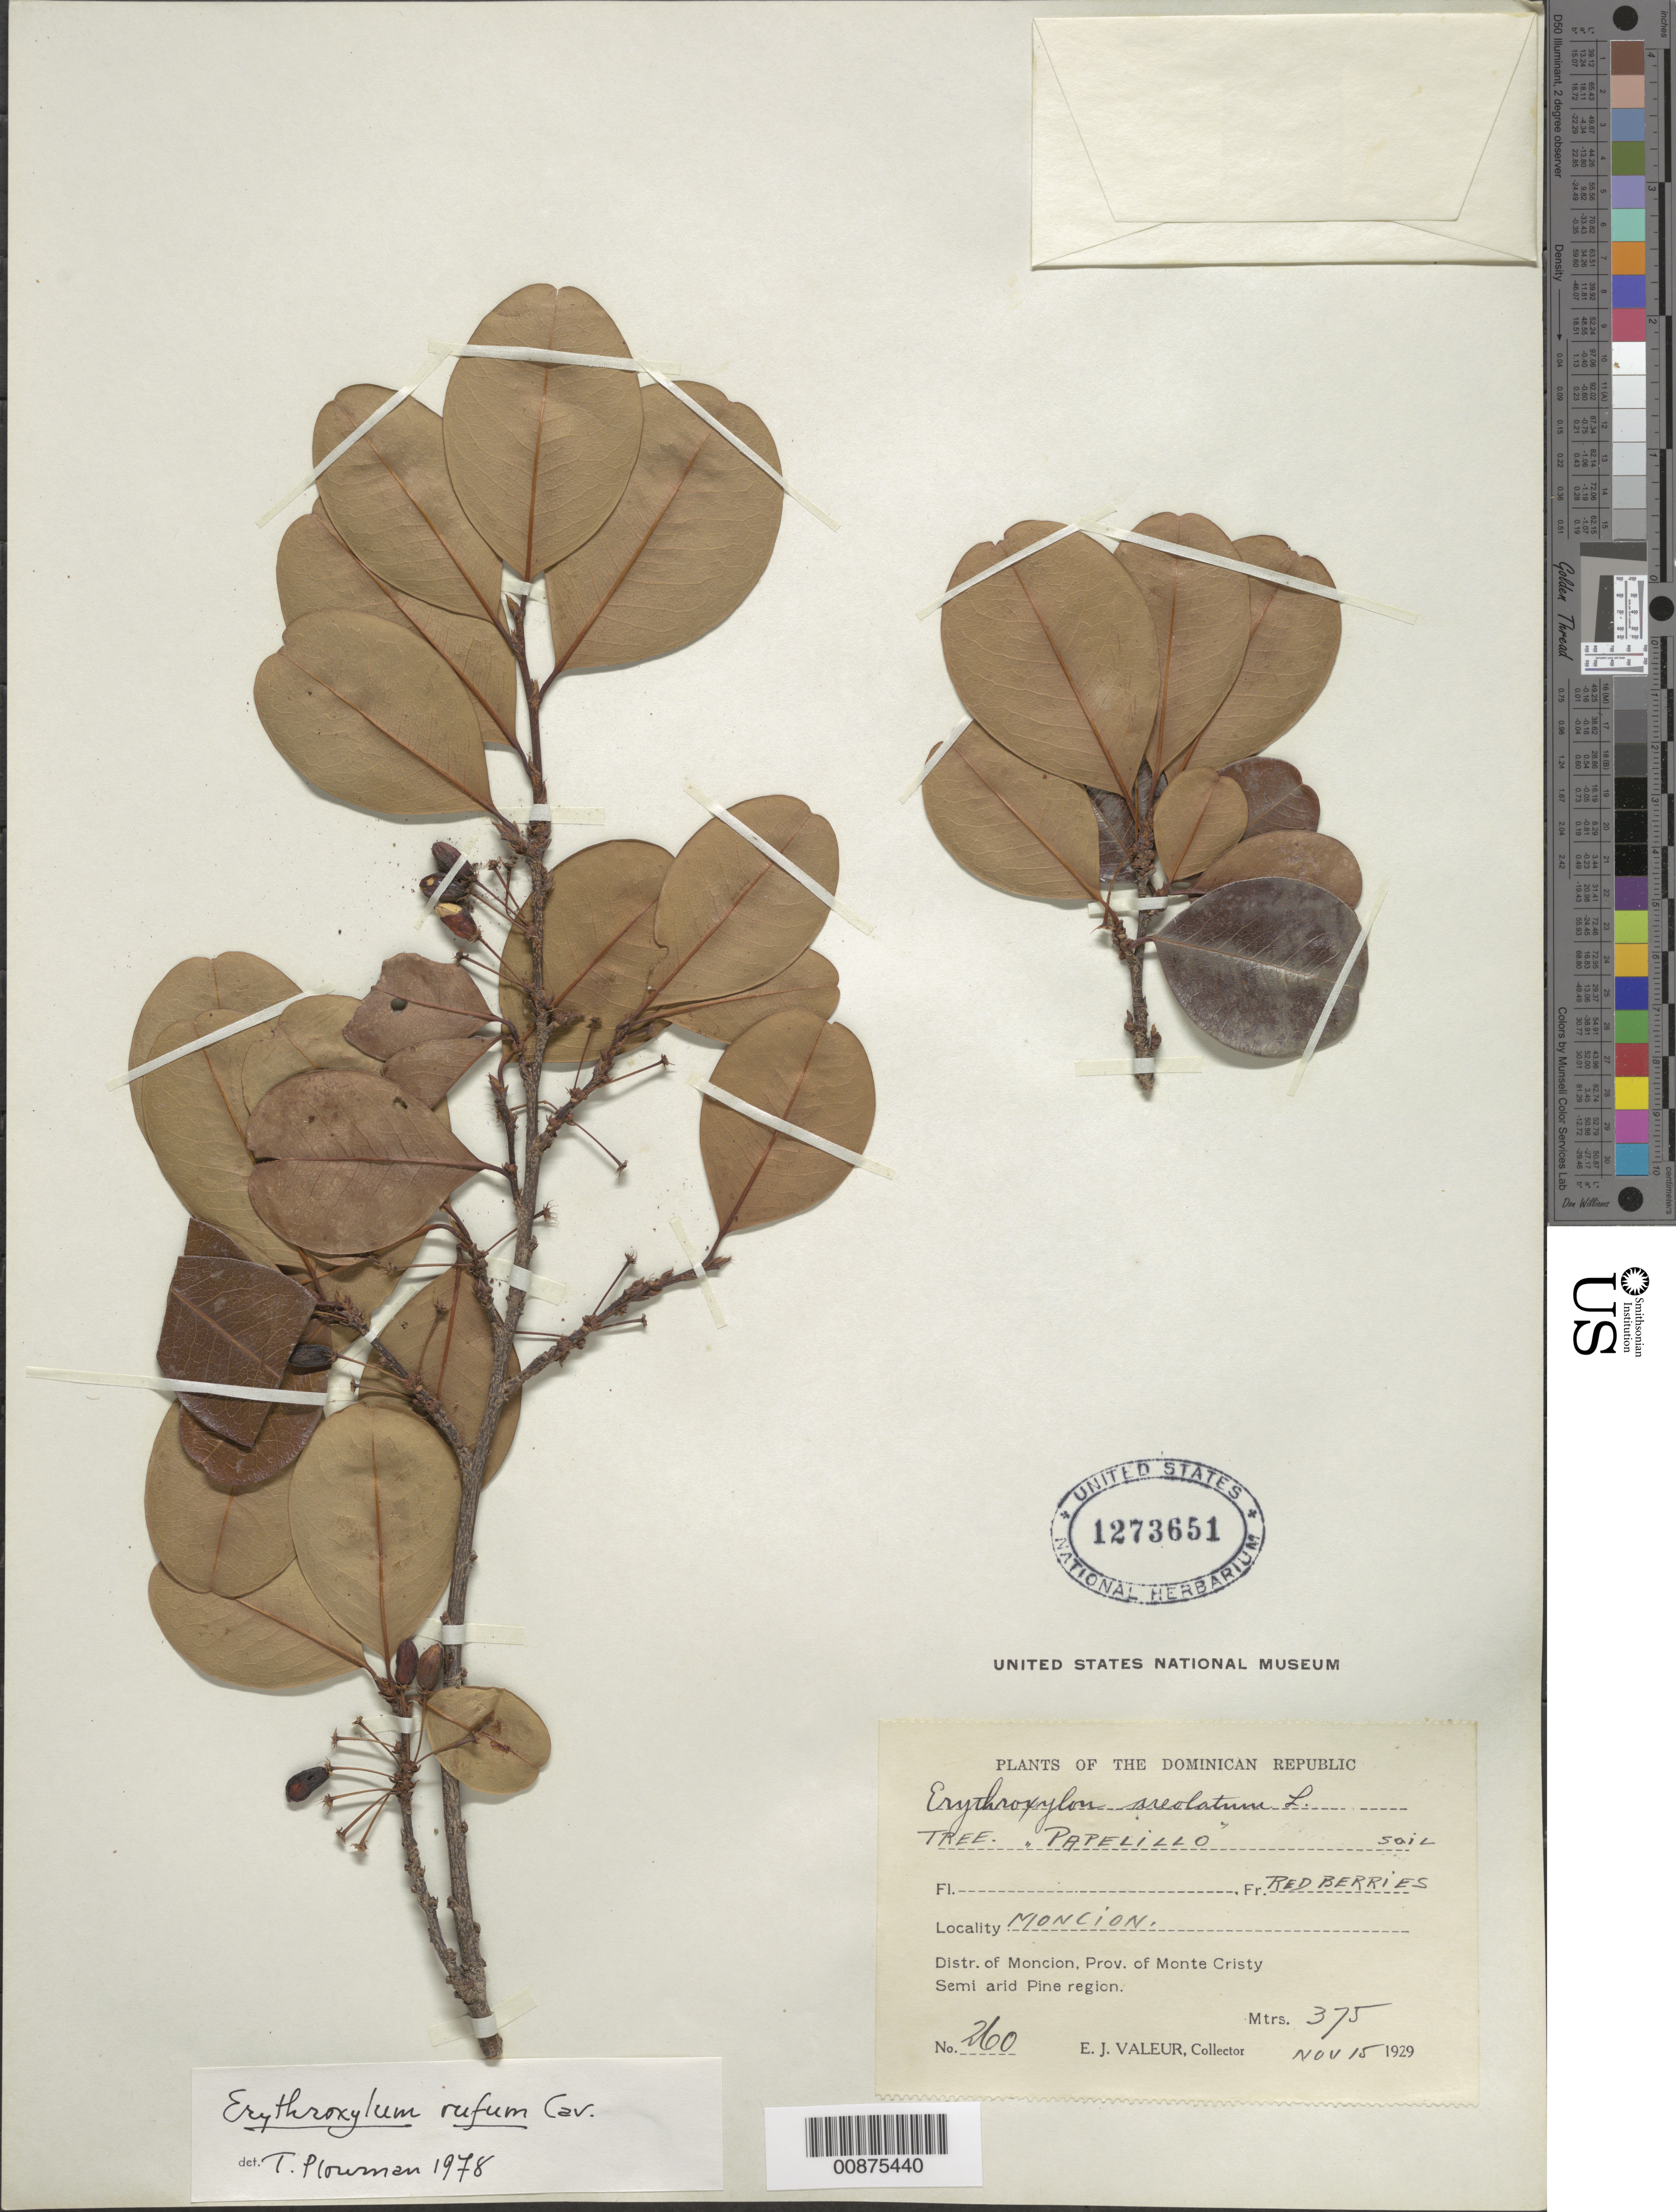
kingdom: Plantae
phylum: Tracheophyta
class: Magnoliopsida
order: Malpighiales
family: Erythroxylaceae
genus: Erythroxylum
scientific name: Erythroxylum rufum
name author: Cav.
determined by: Plowman, Timothy C.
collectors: E. Valeur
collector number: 260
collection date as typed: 15 Nov 1929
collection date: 1929-11-15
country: Dominican Republic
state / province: Monte Cristi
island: Hispaniola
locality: Monción, Distr. of Monción.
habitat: Semi arid Pine region. Soil.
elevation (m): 375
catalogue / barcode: US 1273651